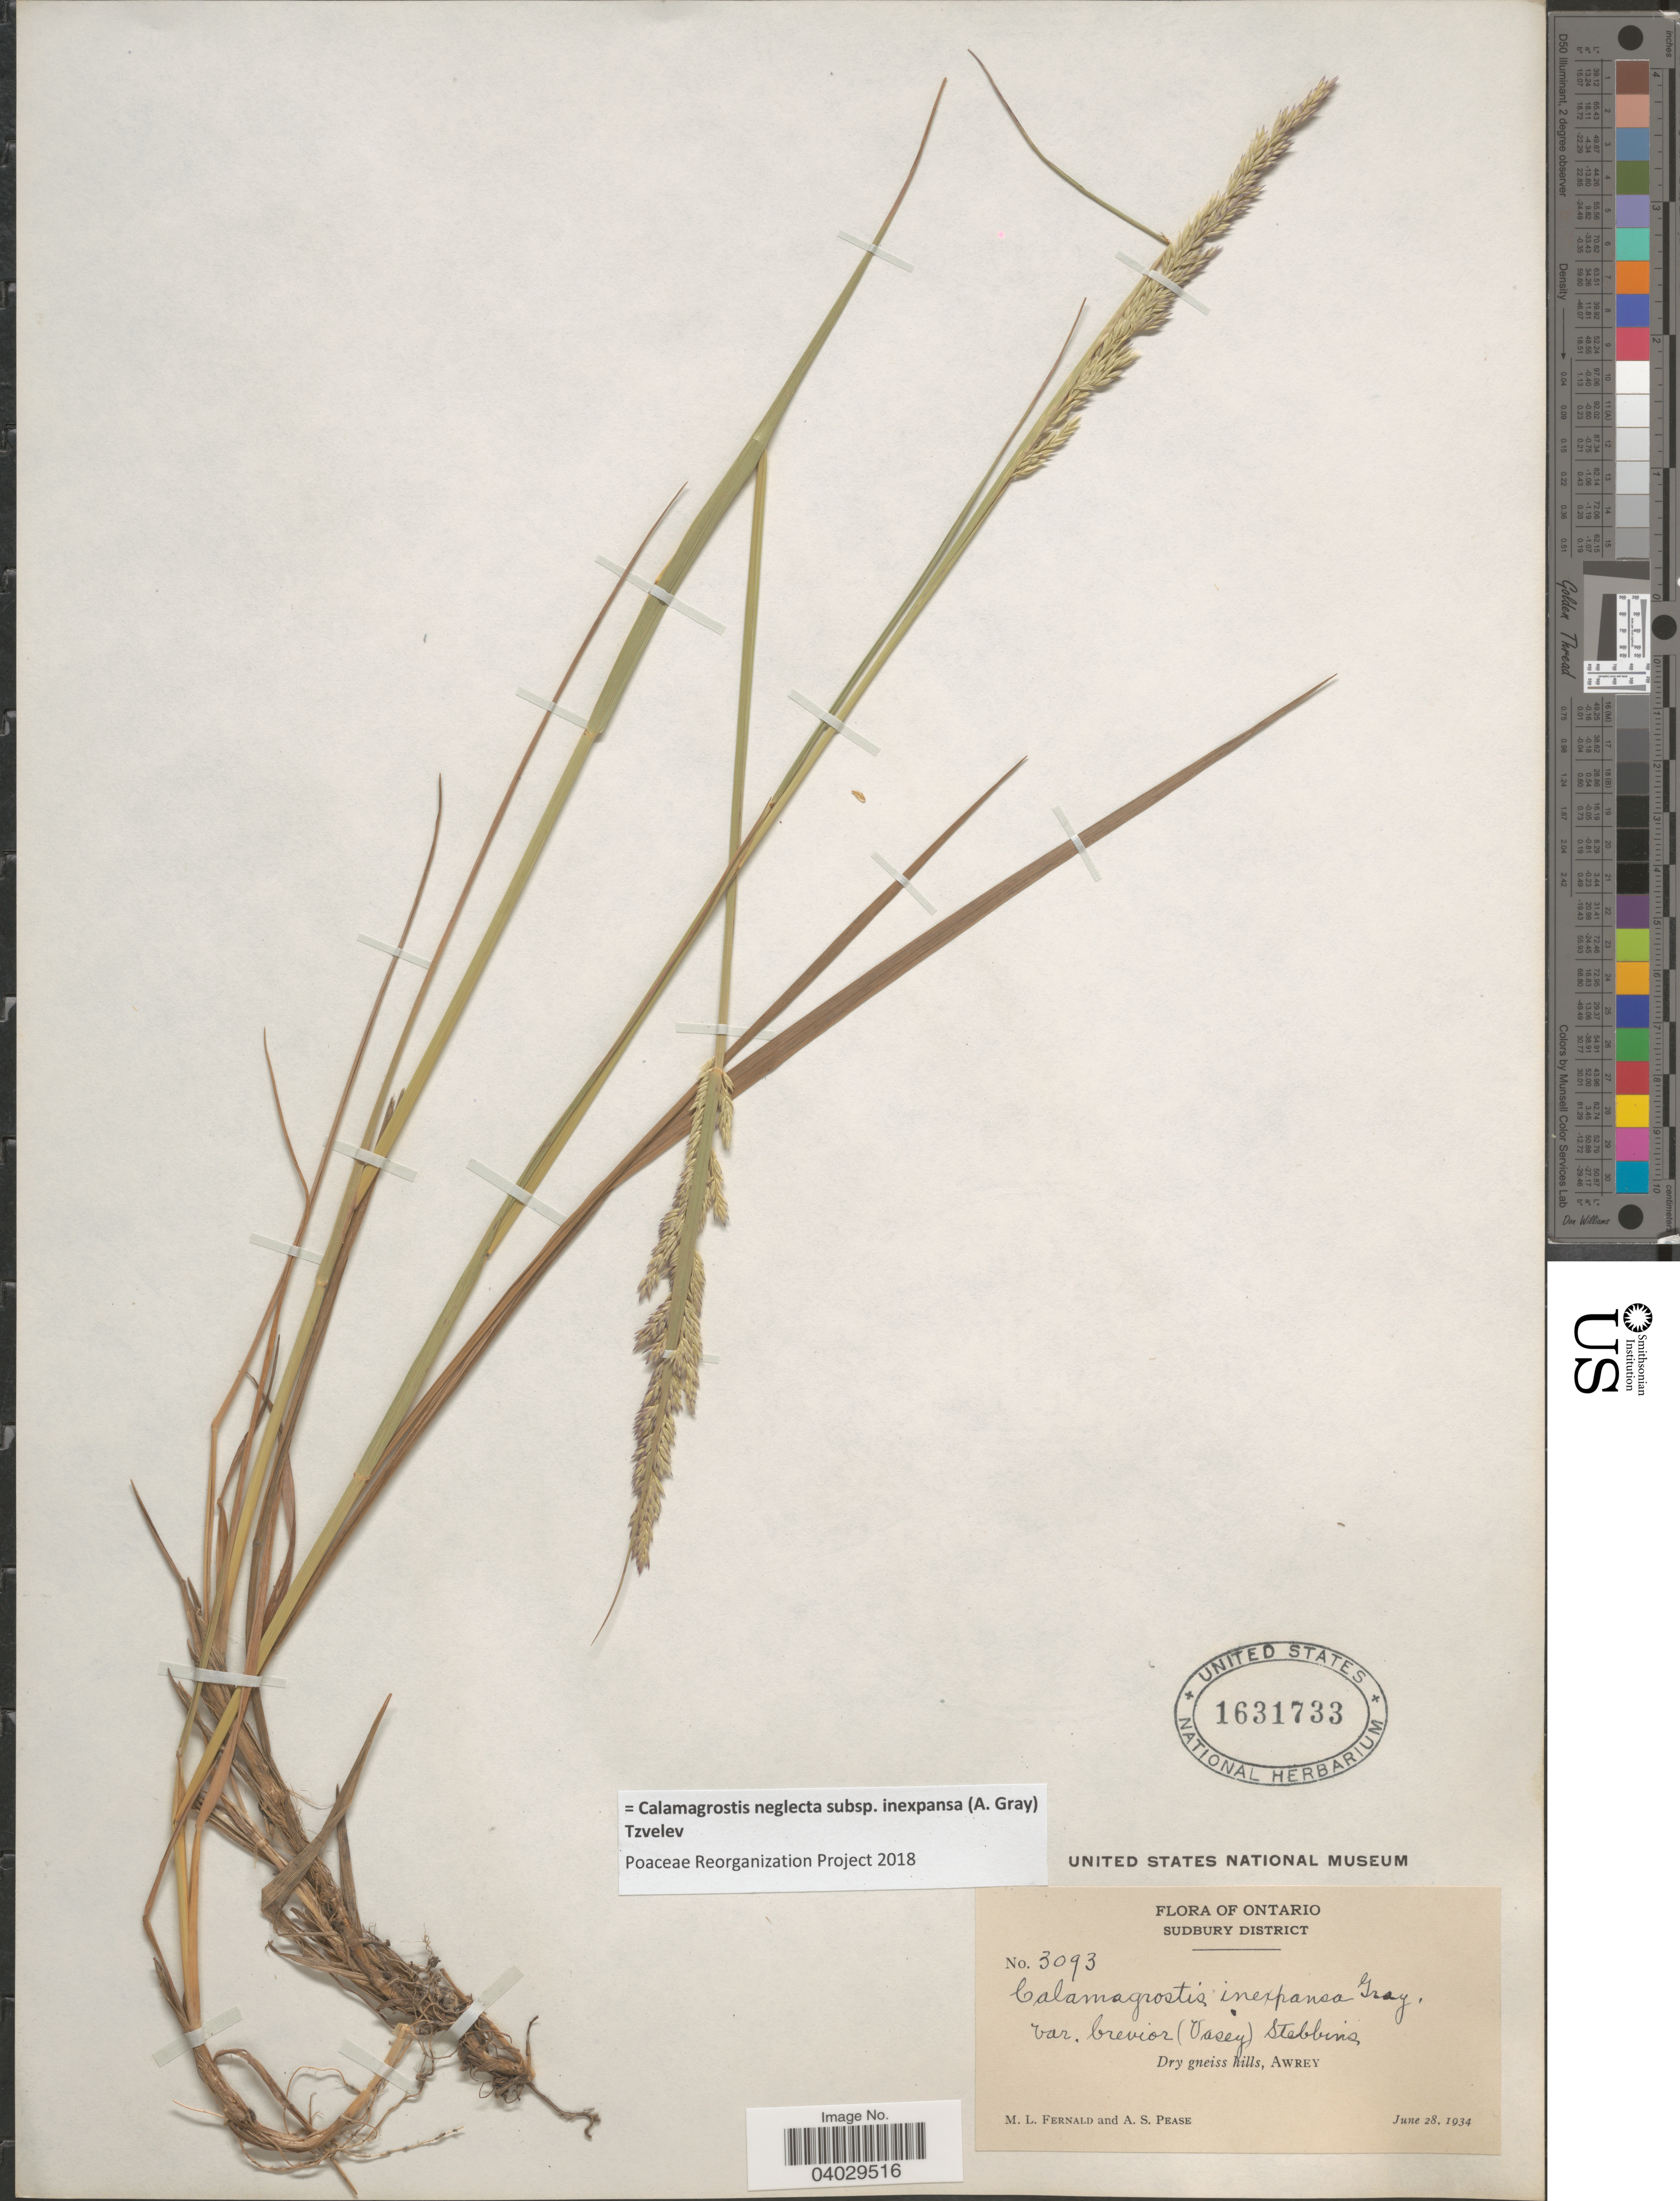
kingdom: Plantae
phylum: Tracheophyta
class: Liliopsida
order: Poales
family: Poaceae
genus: Calamagrostis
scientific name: Calamagrostis neglecta subsp. inexpansa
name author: (A. Gray) Tzvelev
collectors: M. L. Fernald & A. S. Pease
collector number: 3093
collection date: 1934-06-28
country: Canada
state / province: Ontario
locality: Sudbury District. Dry gneiss hills, Awrey.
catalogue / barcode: US 1631733